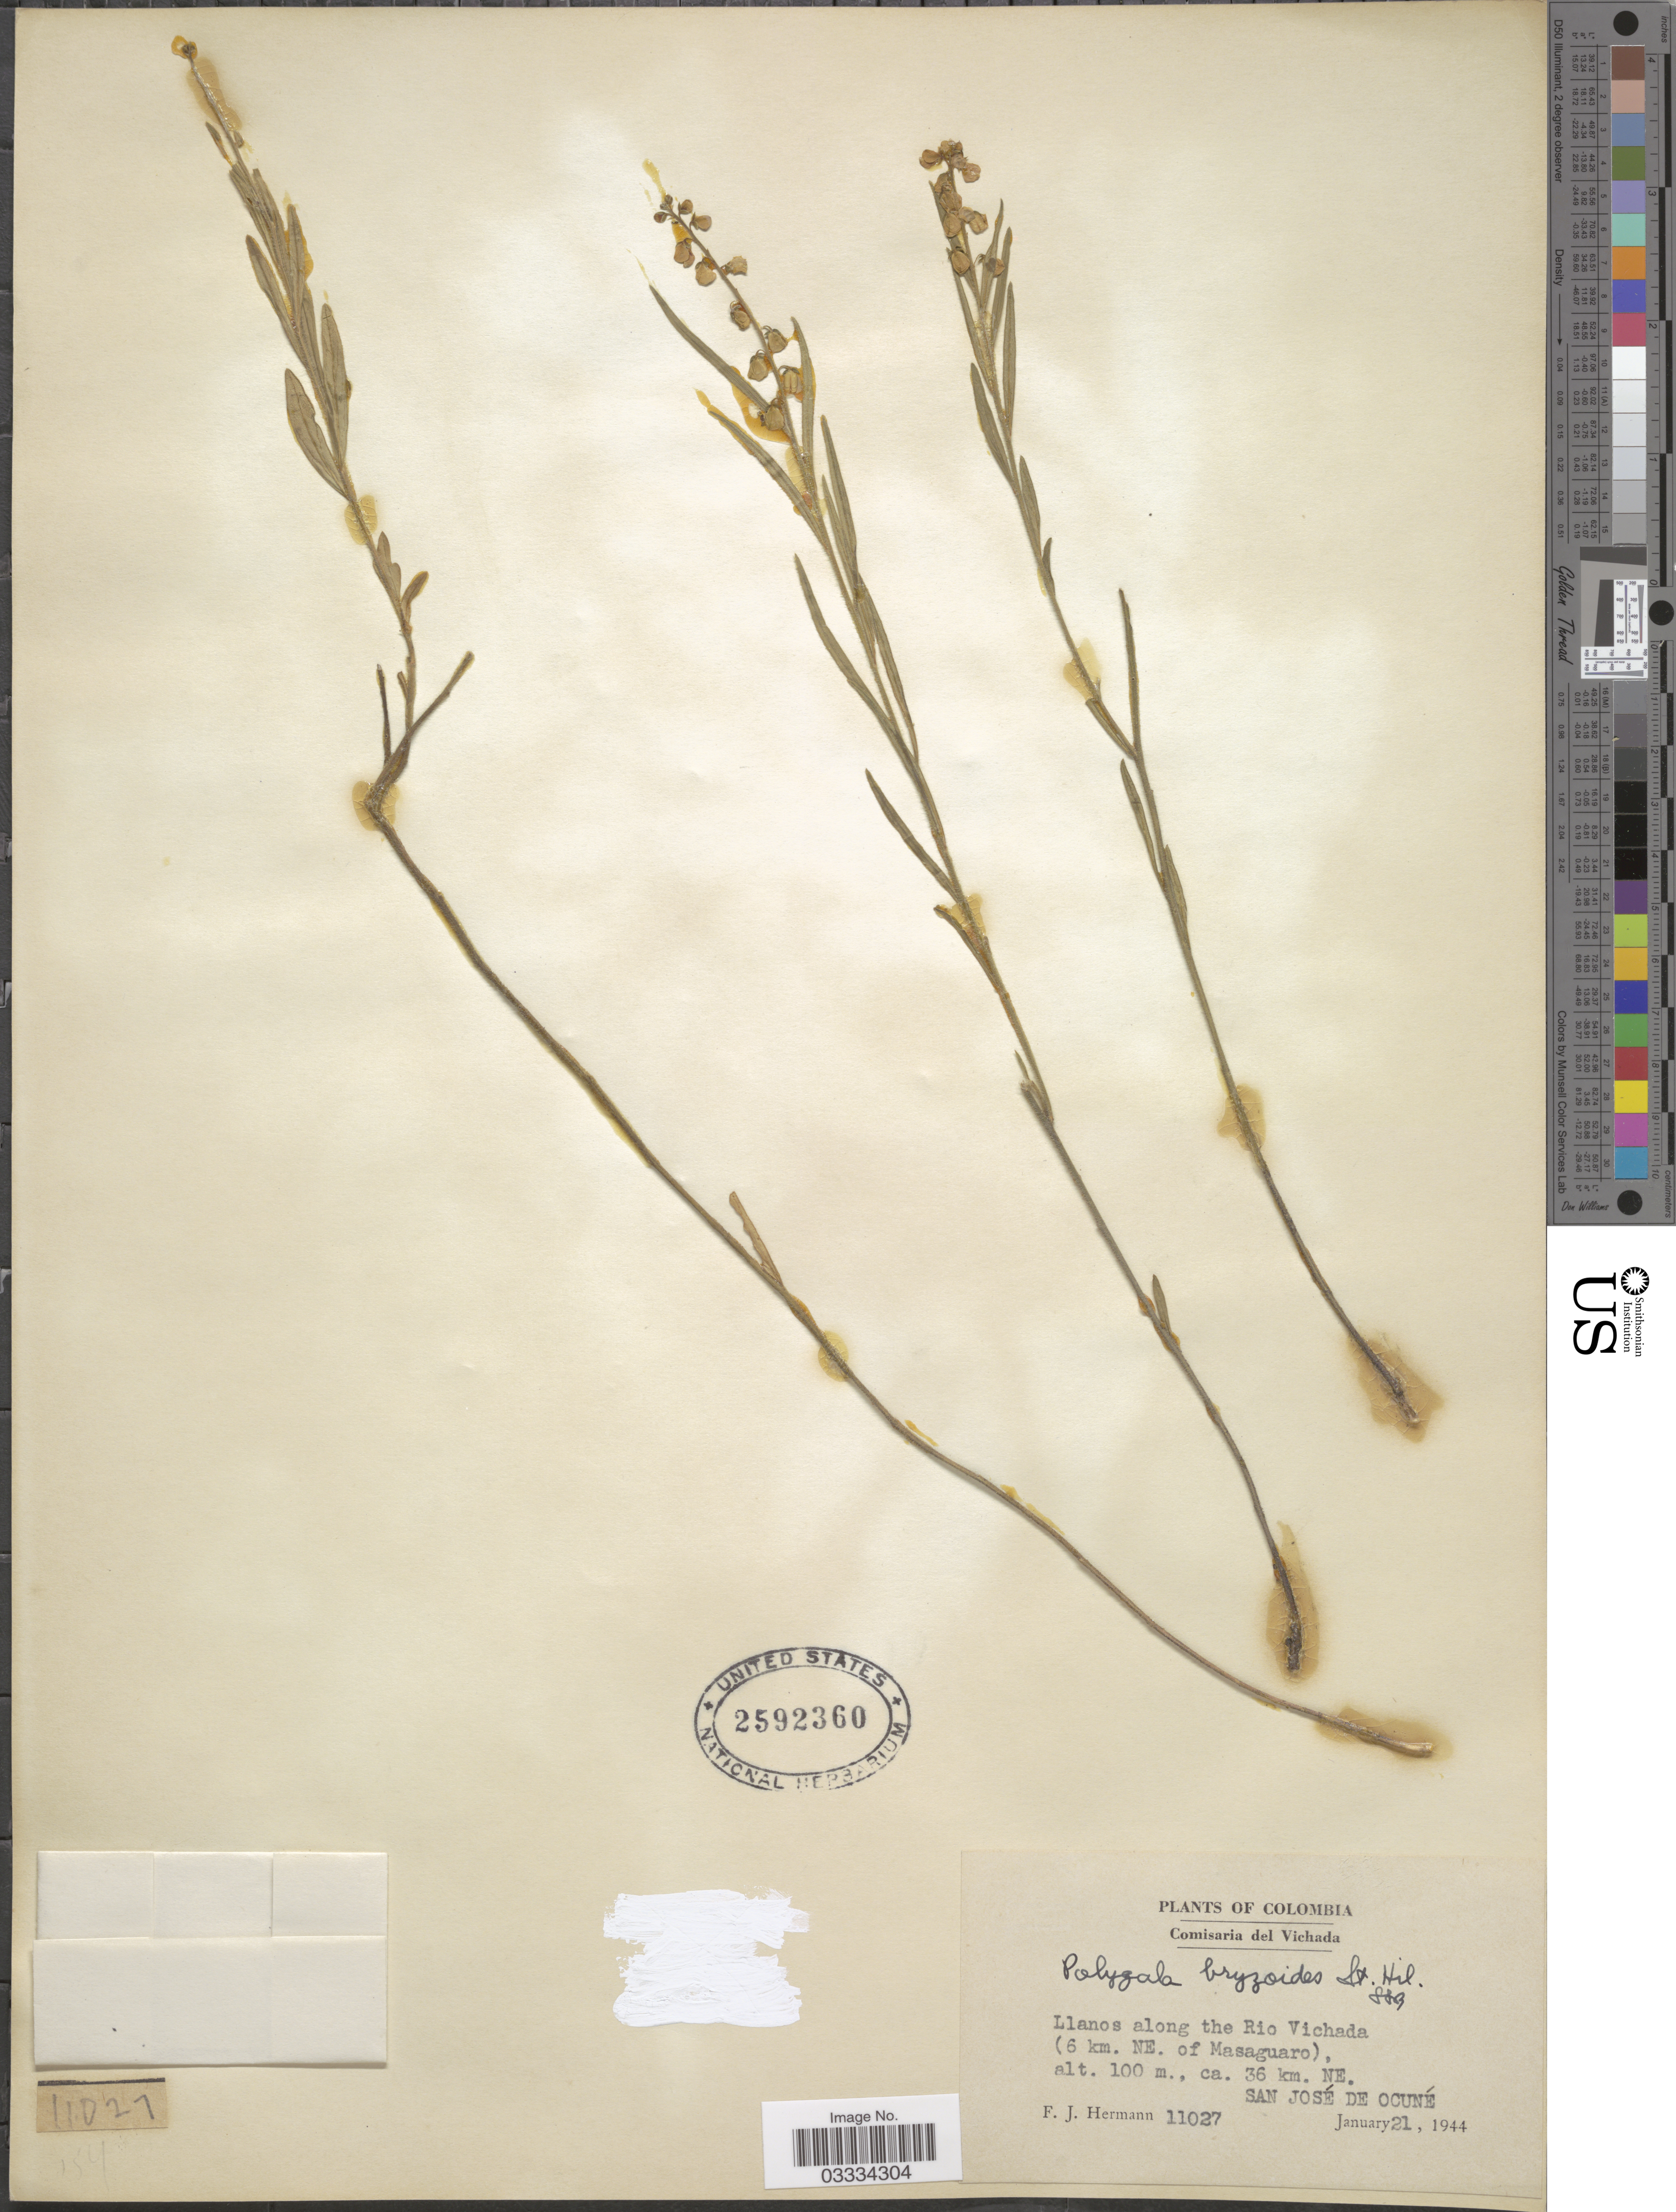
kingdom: Plantae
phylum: Tracheophyta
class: Magnoliopsida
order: Fabales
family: Polygalaceae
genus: Asemeia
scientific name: Asemeia violacea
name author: (Aubl.) J.F.B. Pastore & J.R. Abbott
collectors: F. J. Hermann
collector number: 11027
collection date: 1944-01-21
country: Colombia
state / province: Vichada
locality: Comisaria del Vichada. Llanos along the Rio Vichada (6 km. NE. of Masaguaro), ca. 36 km. NE. San José de Ocuné.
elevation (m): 100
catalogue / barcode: US 2592360